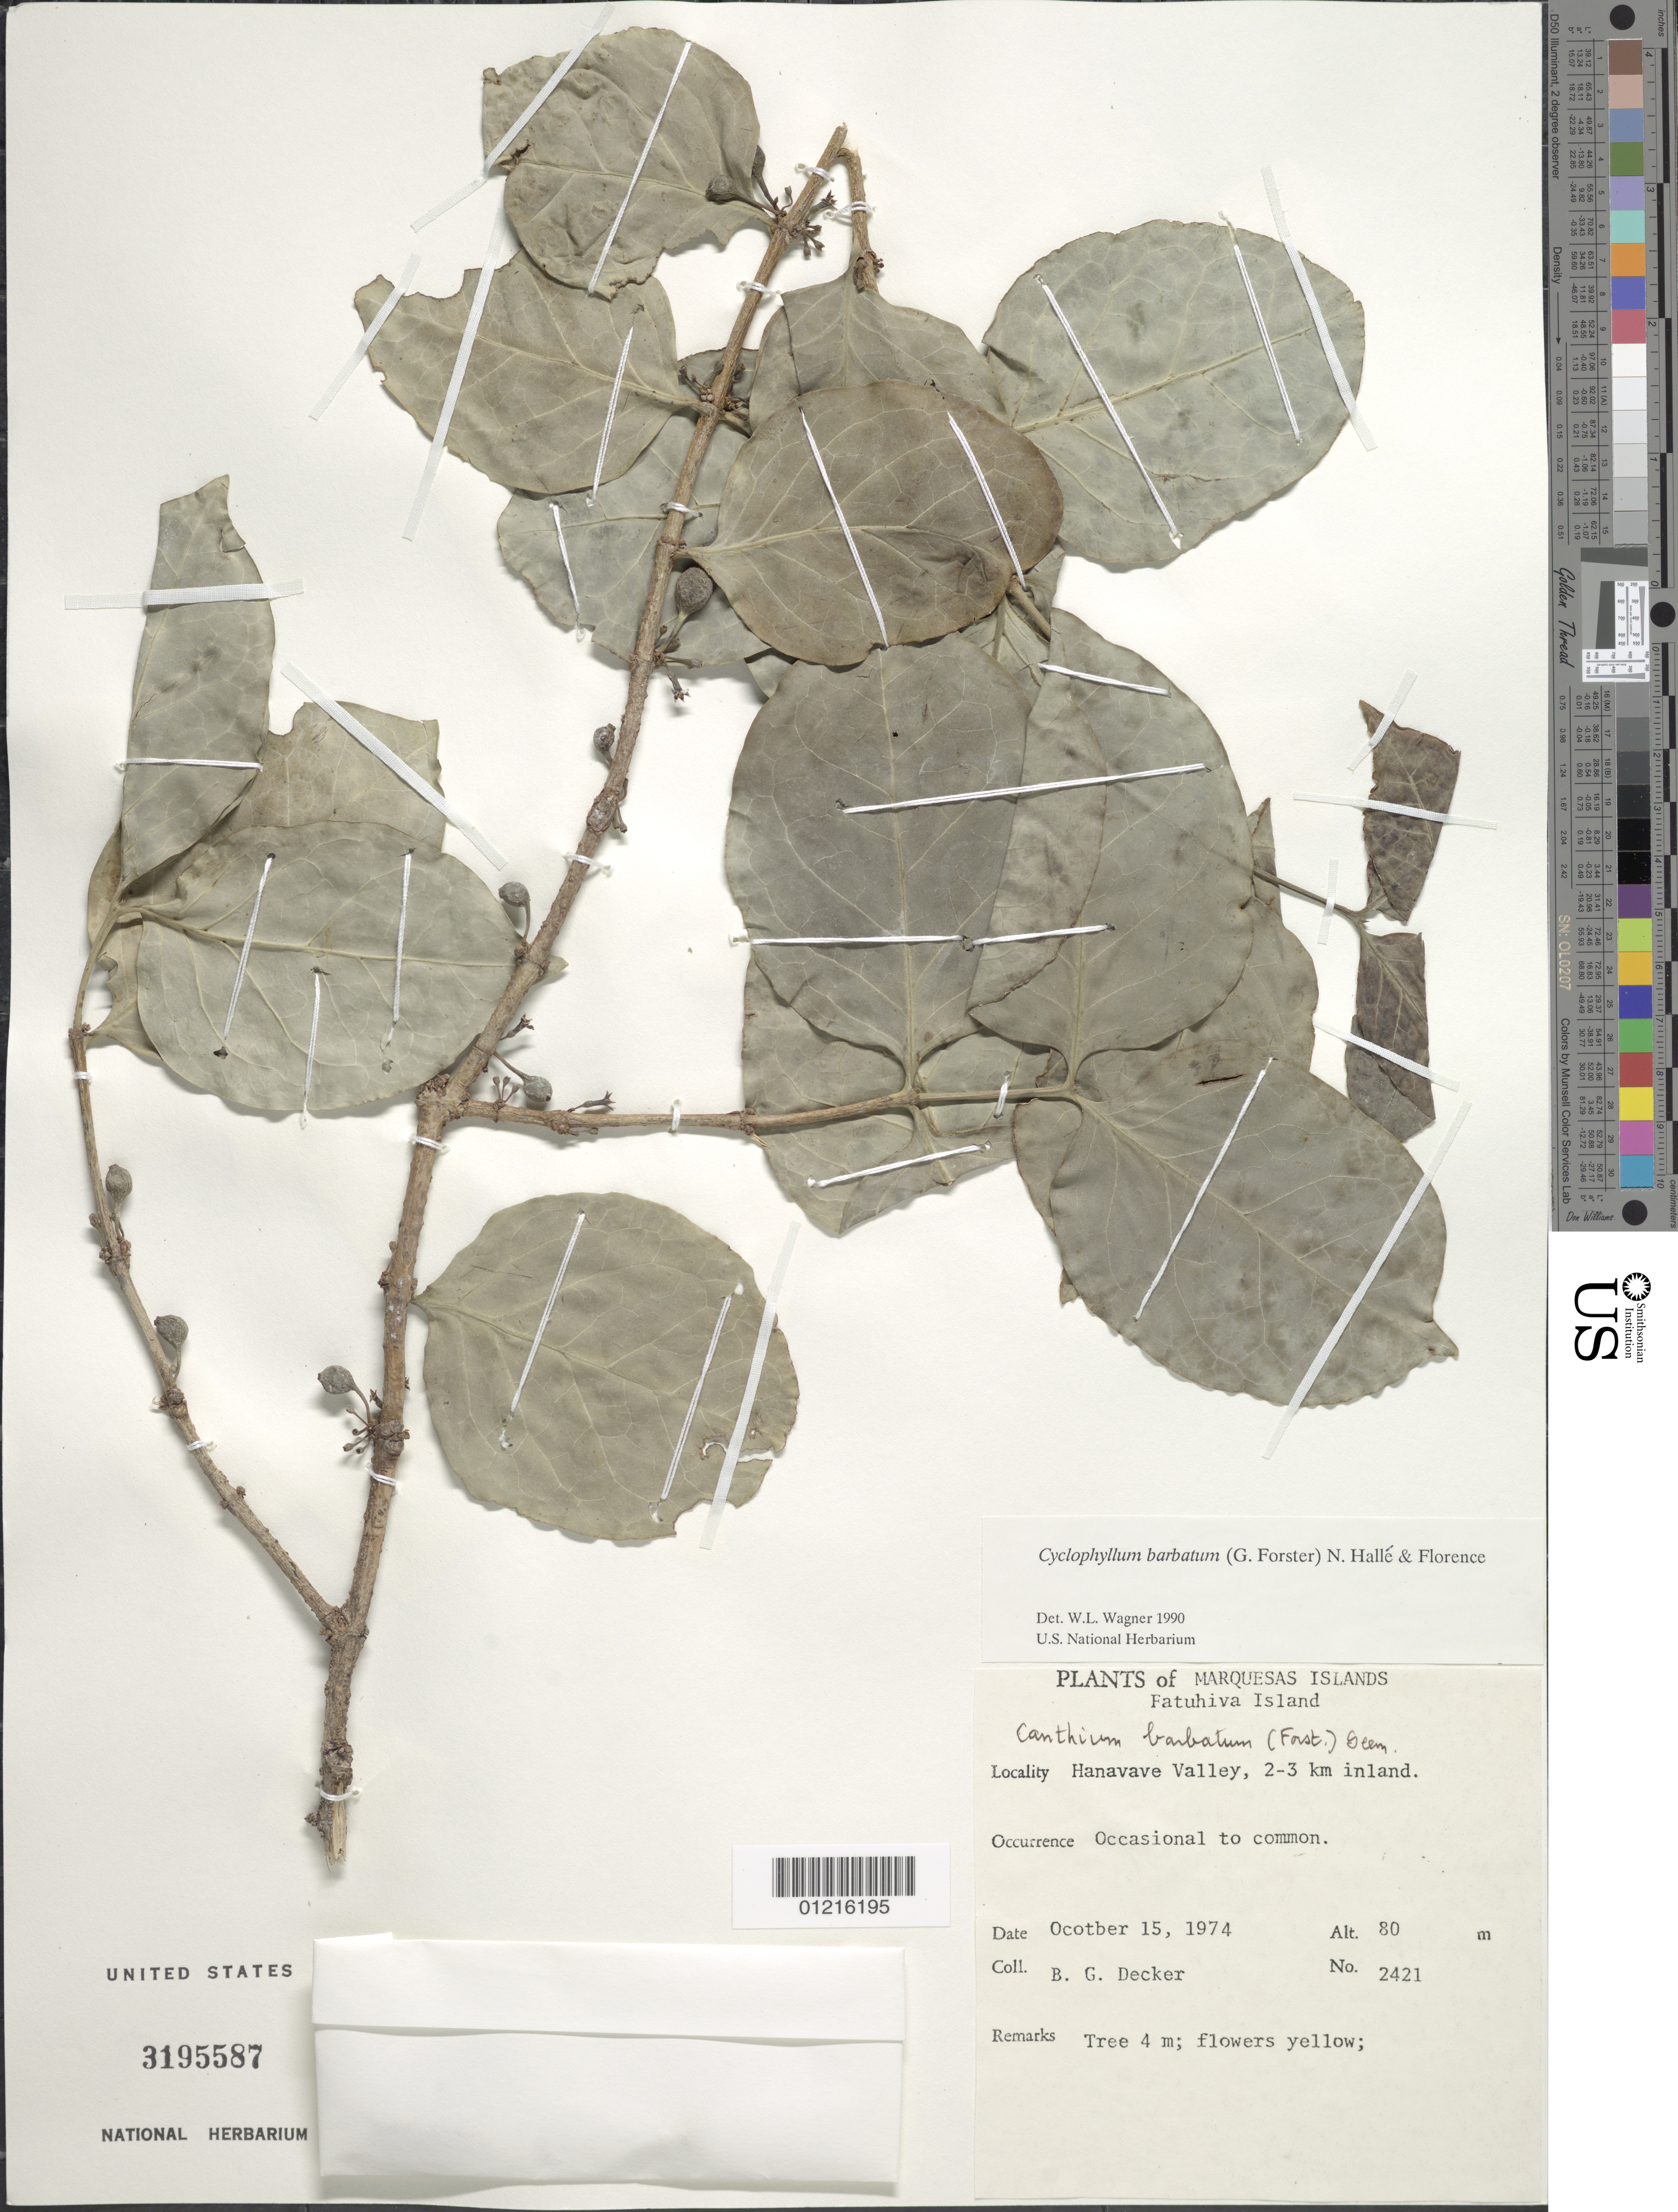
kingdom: Plantae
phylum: Tracheophyta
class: Magnoliopsida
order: Gentianales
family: Rubiaceae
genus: Cyclophyllum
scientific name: Cyclophyllum barbatum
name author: (G. Forst.) N. Hallé & J. Florence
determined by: Wagner, W. L., (BOT), Smithsonian Institution - National Museum of Natural History (UNITED STATES)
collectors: B. G. Decker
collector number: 2421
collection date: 1974-10-15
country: French Polynesia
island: Fatu Hiva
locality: Hanavave Valley, 2-3 km inland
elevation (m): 80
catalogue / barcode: US 3195587